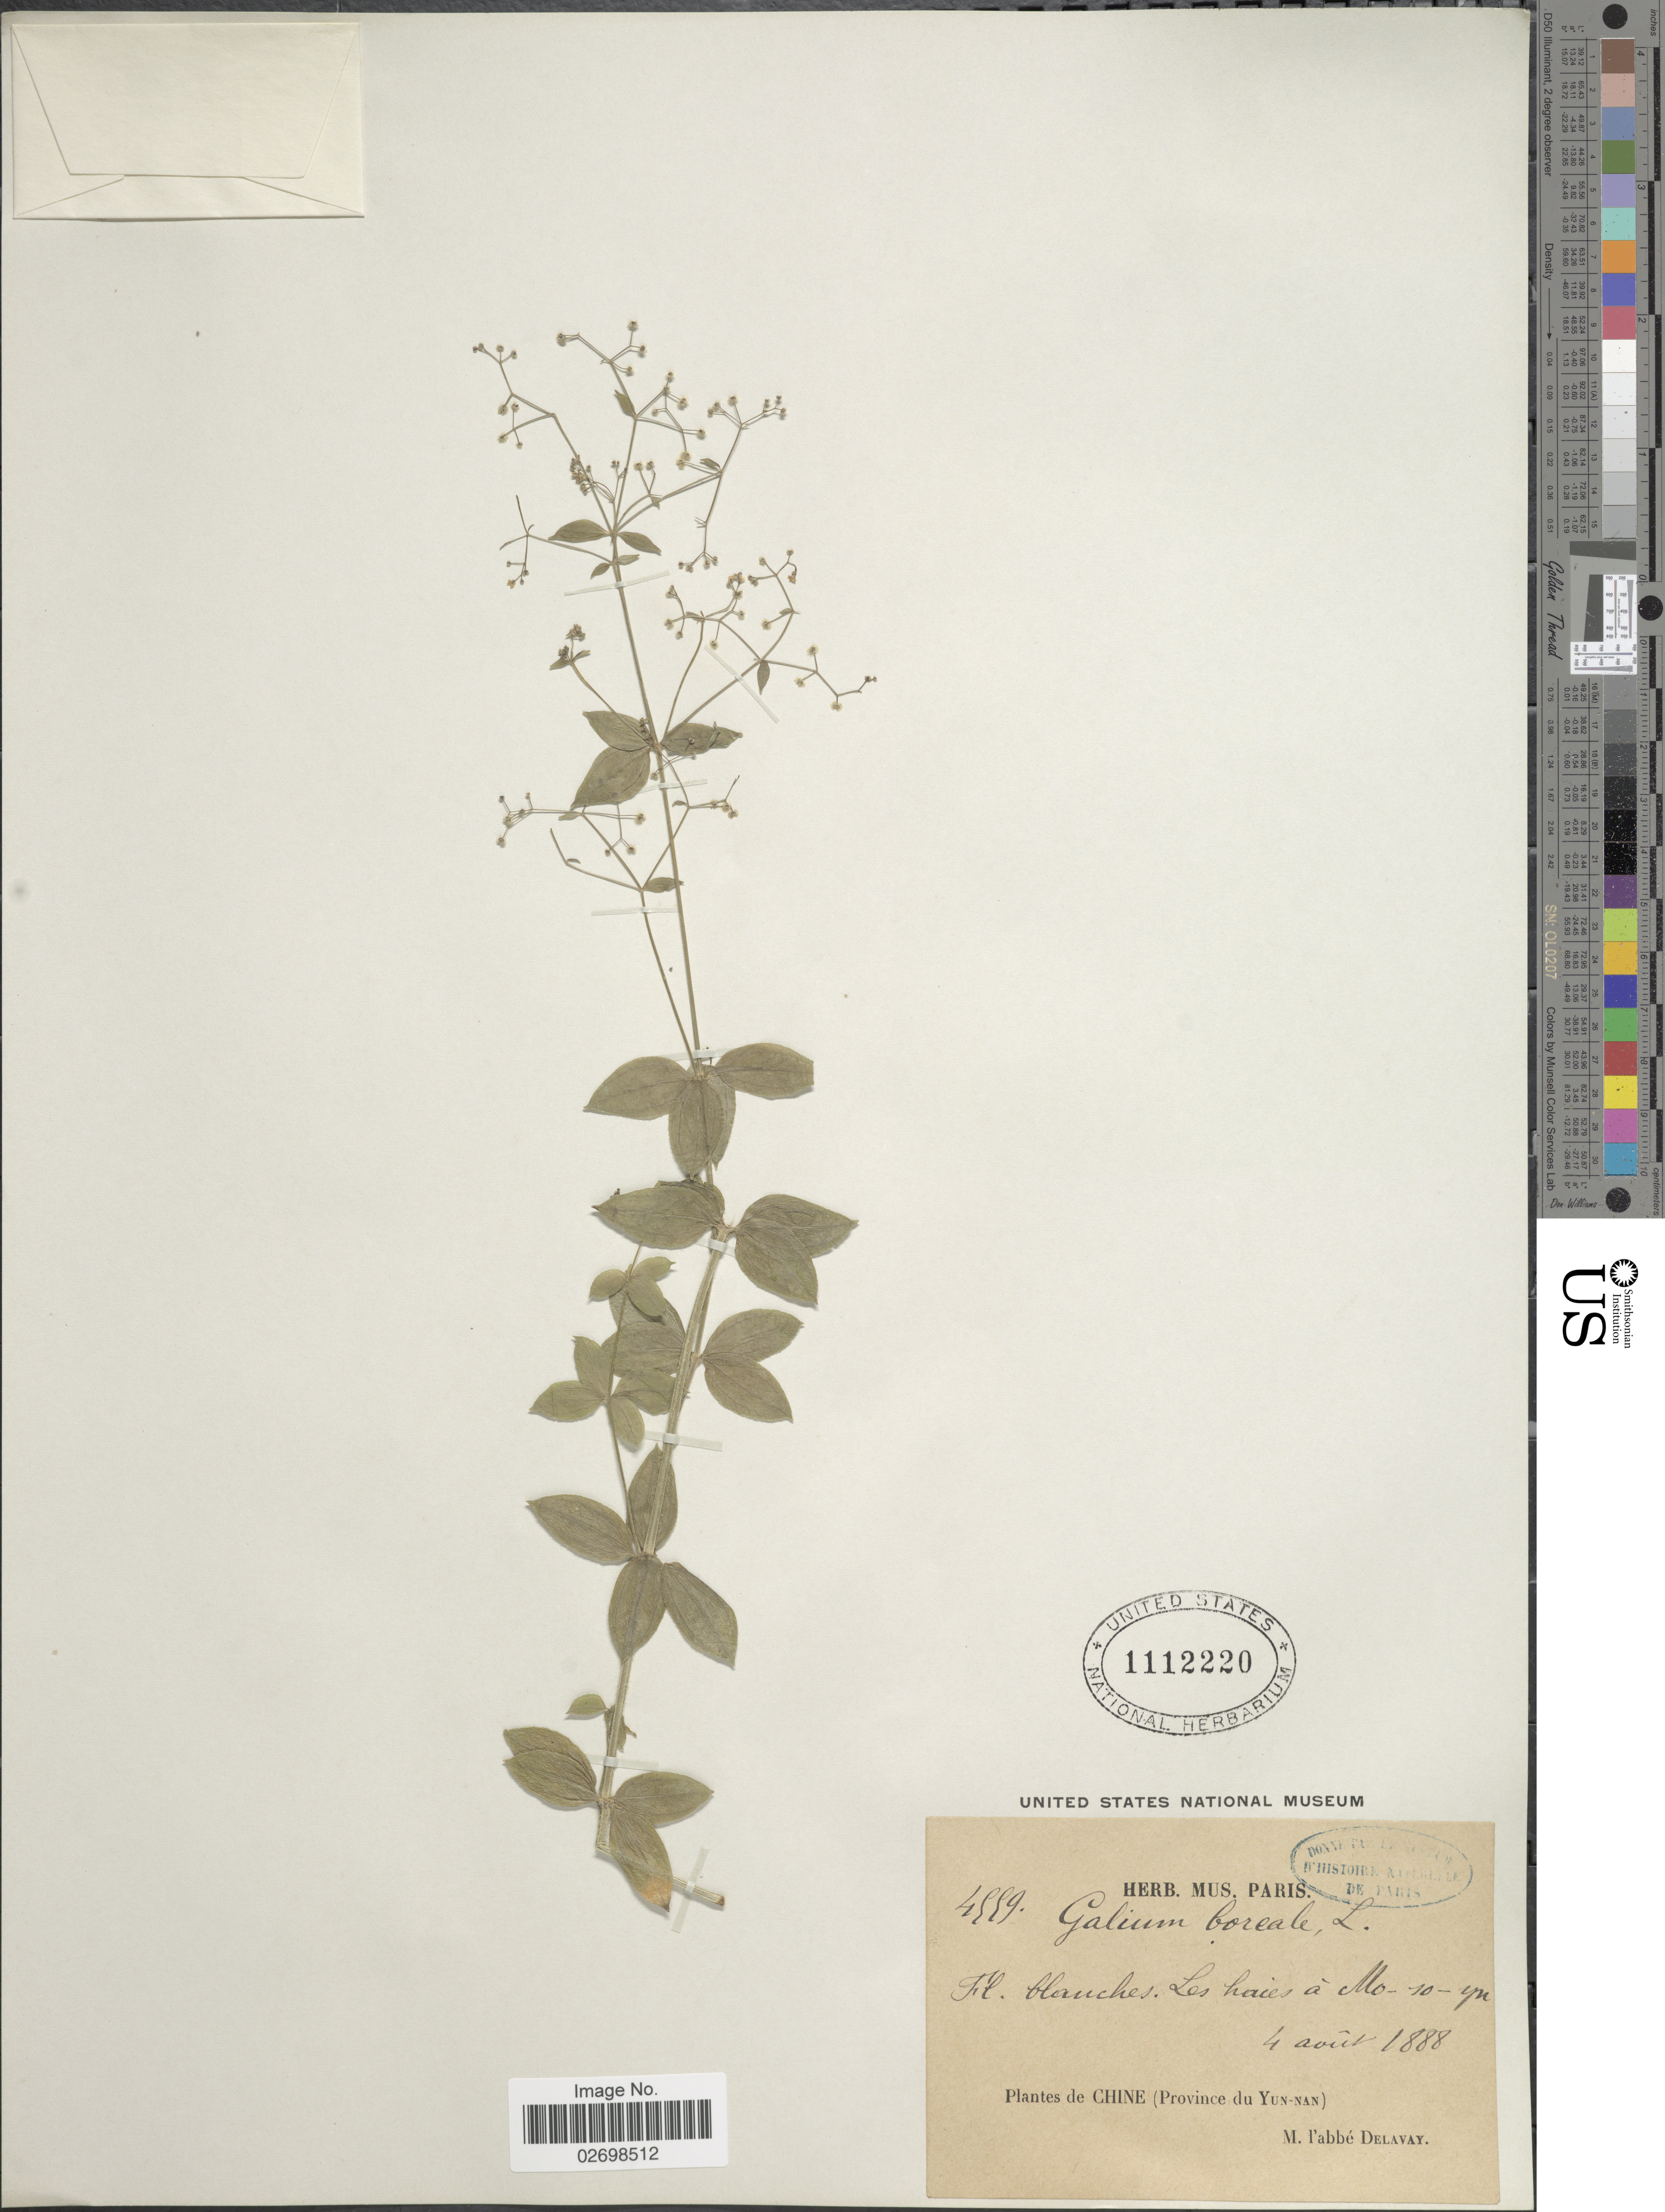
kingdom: Plantae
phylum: Tracheophyta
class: Magnoliopsida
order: Gentianales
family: Rubiaceae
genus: Galium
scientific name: Galium boreale L.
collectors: P. Delavay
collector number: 4559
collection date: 1888-08-04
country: China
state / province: Yunnan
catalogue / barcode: US 1112220